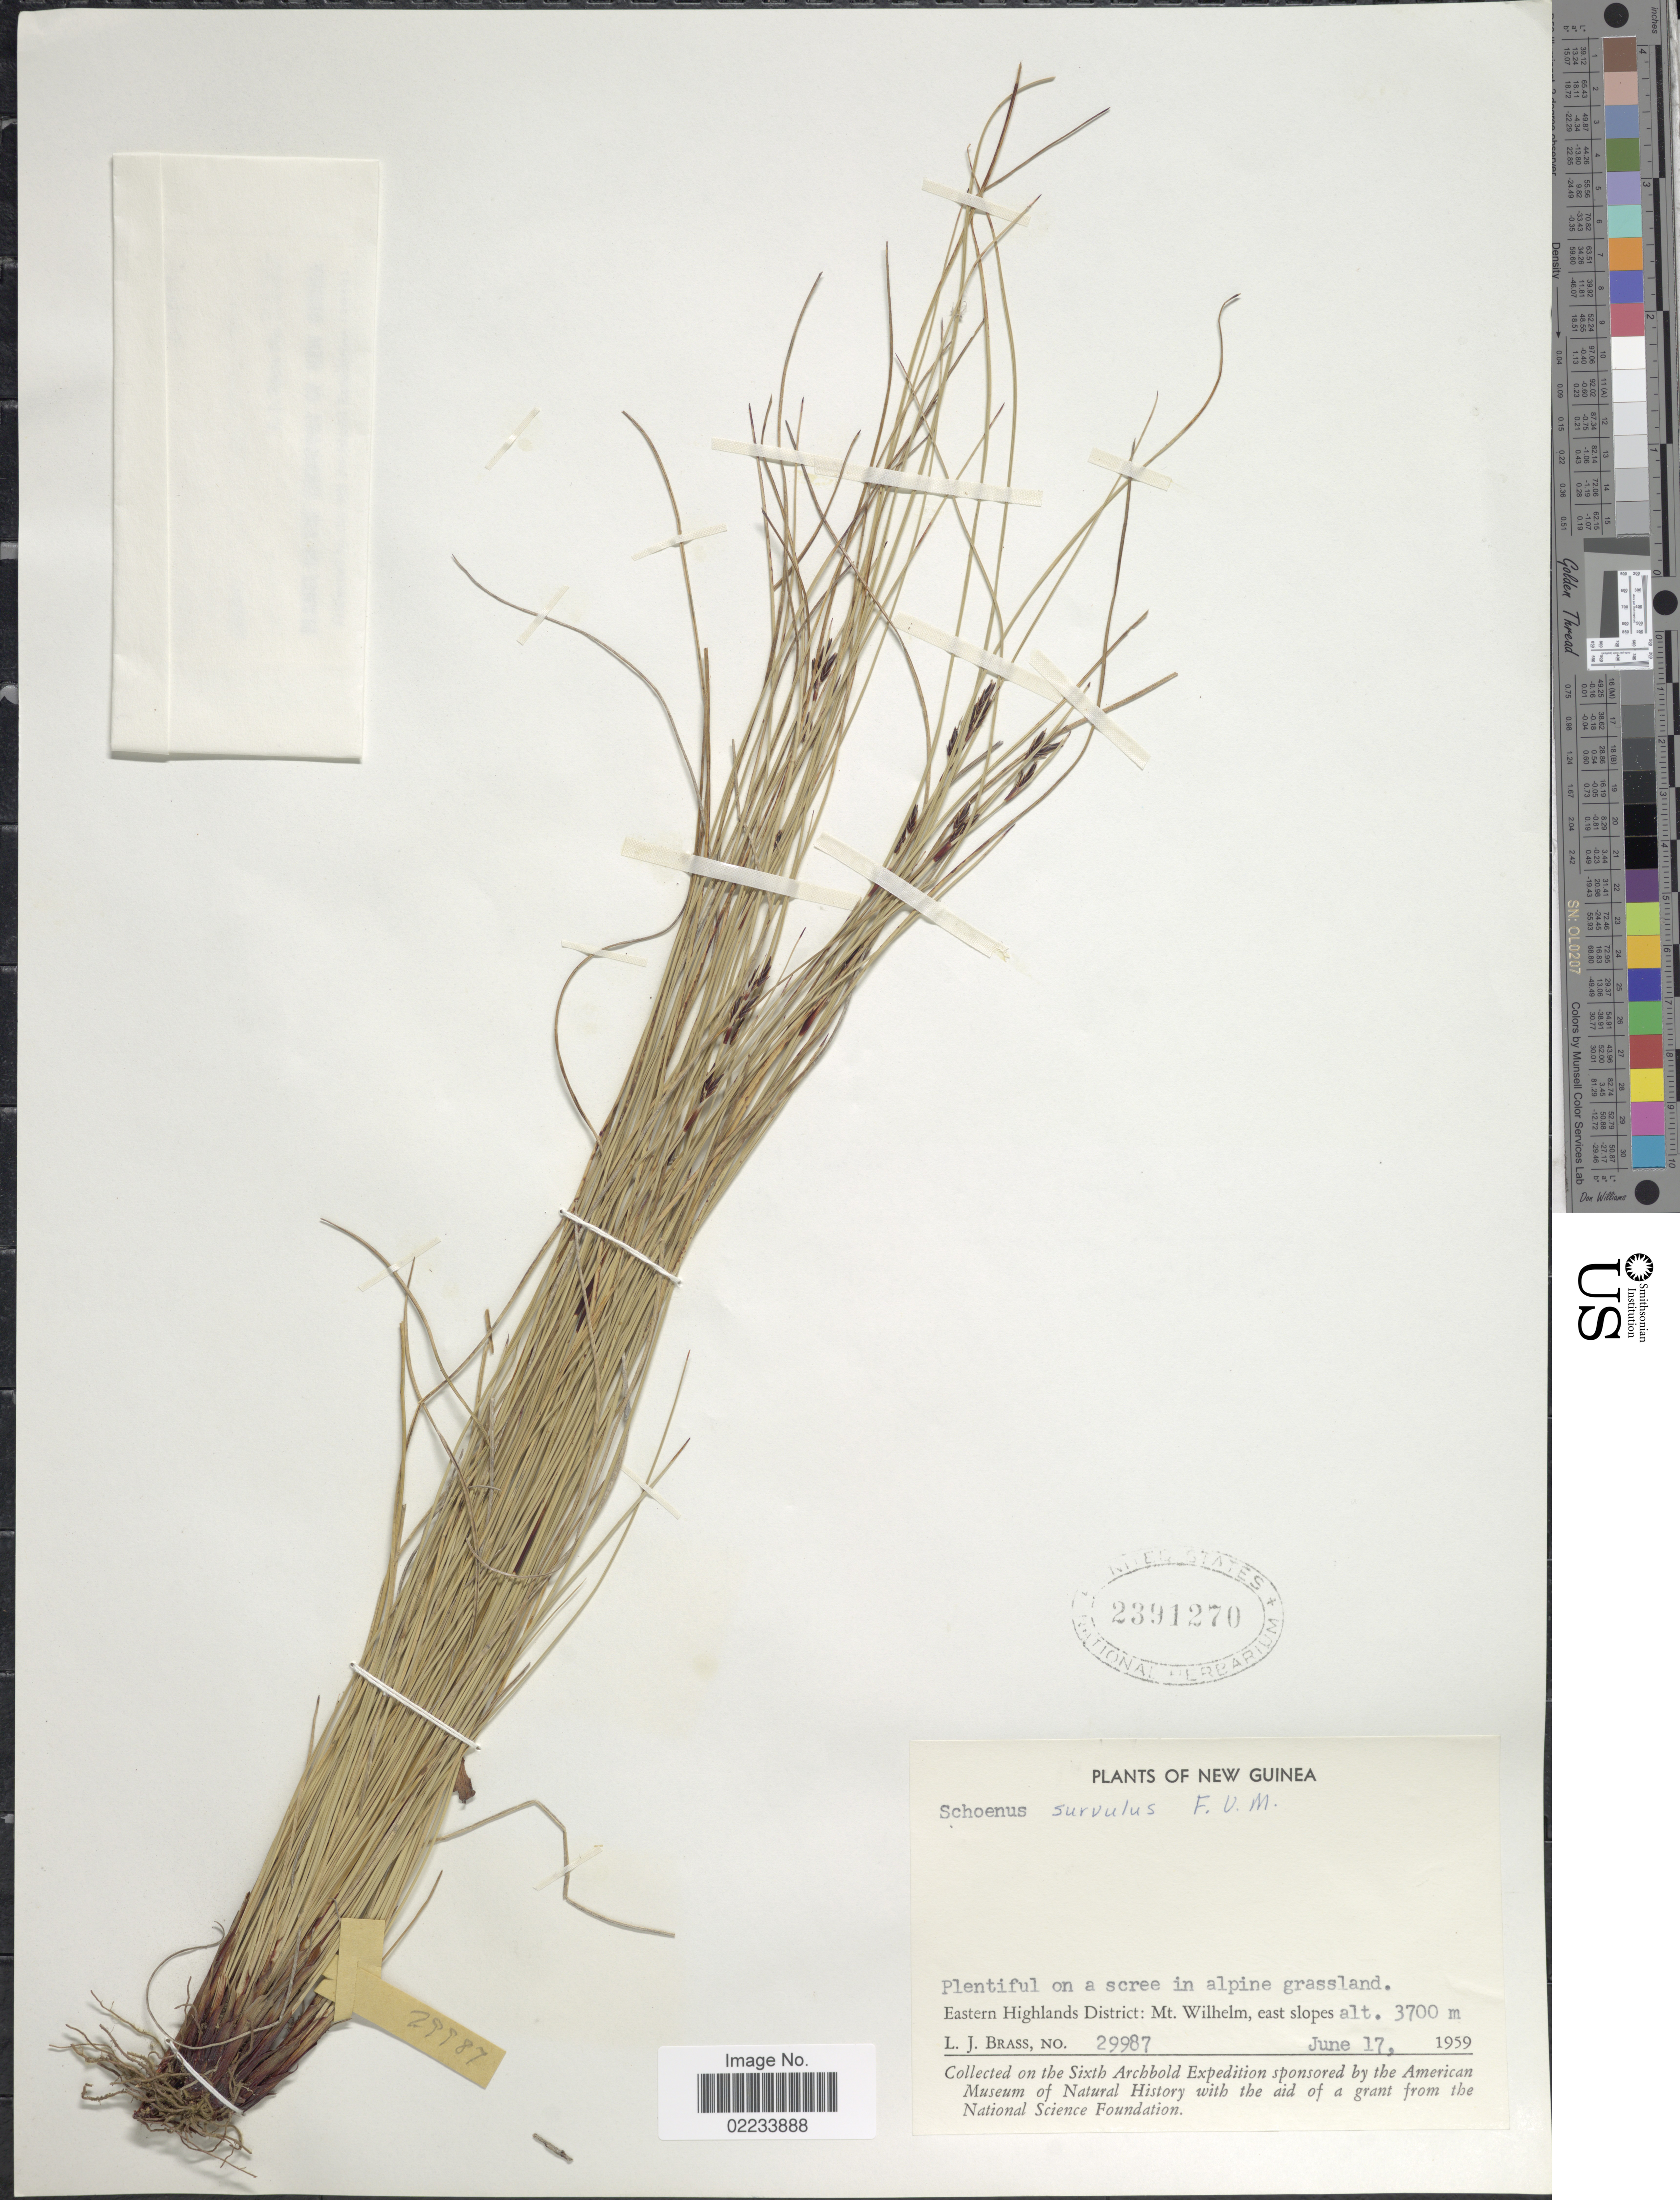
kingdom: Plantae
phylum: Tracheophyta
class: Liliopsida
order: Poales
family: Cyperaceae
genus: Schoenus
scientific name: Schoenus curvulus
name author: F. Muell.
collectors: L. J. Brass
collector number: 29987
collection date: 1959-06-17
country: Papua New Guinea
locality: New Guinea, Plentiful on a scree in alpine grassland, Eastern Highlands District: Mt Wilhelm, east slopes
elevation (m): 3700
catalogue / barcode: US 2391270